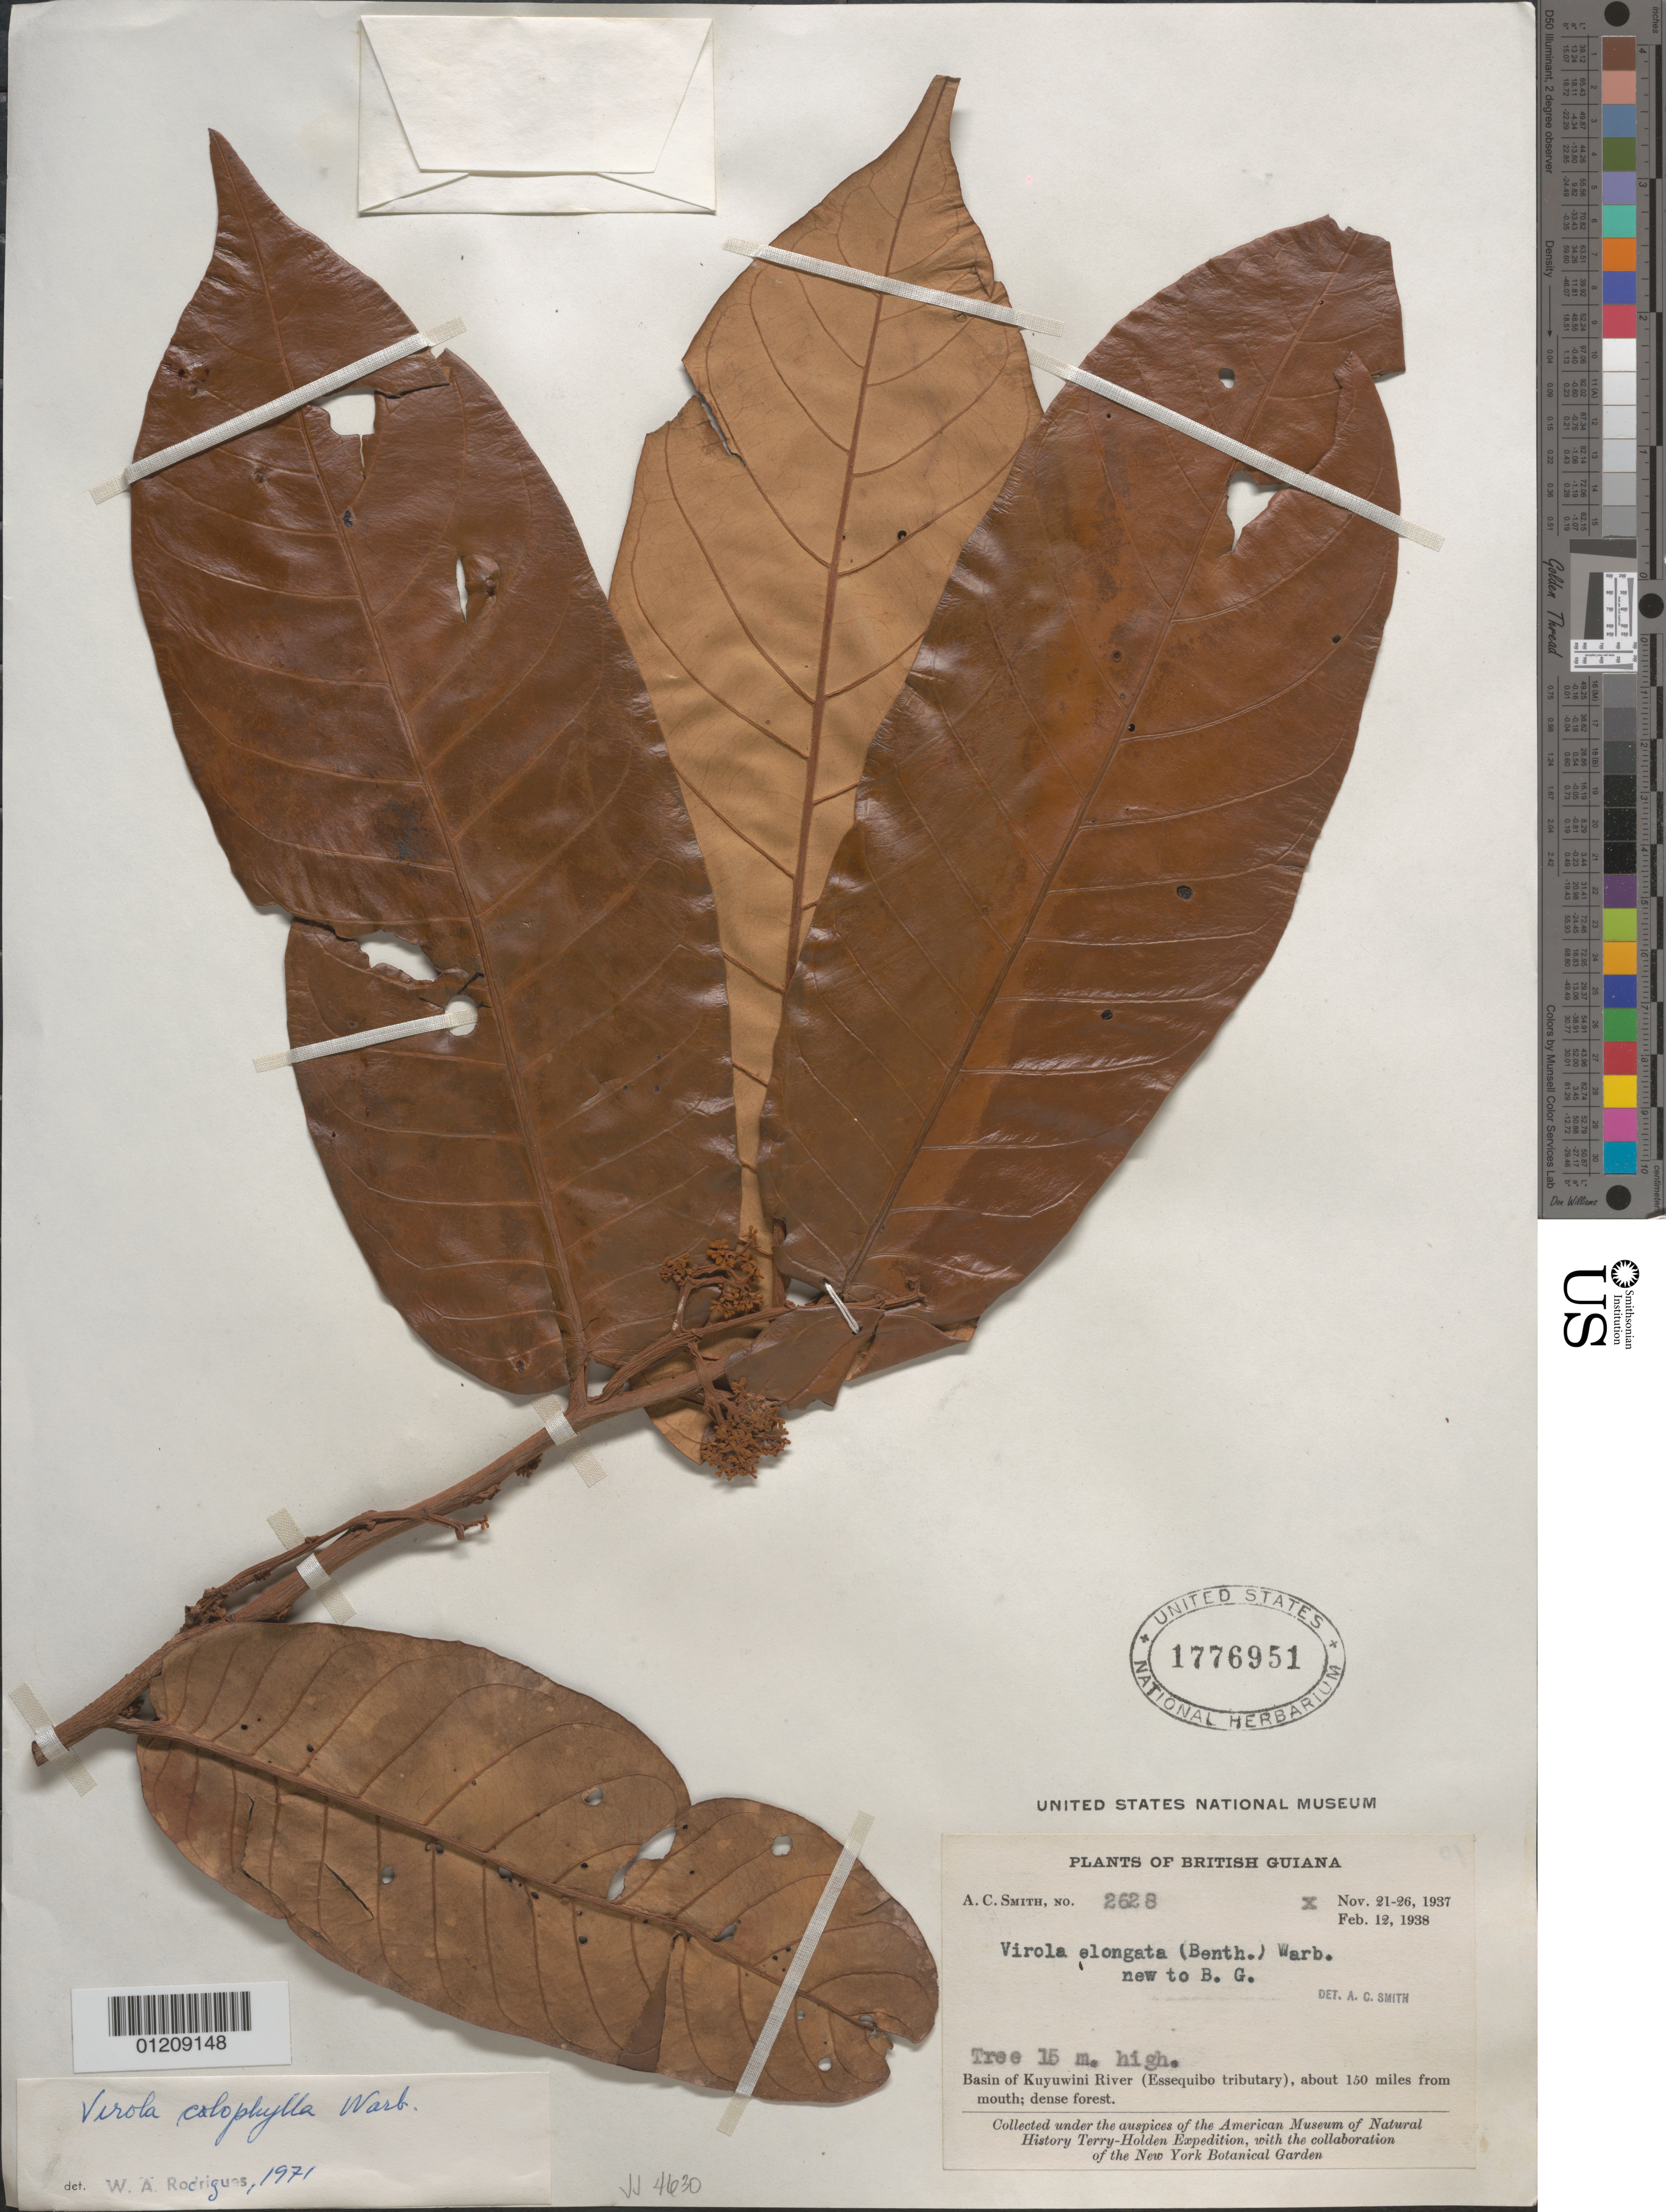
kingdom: Plantae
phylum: Tracheophyta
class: Magnoliopsida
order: Magnoliales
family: Myristicaceae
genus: Virola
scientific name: Virola calophylla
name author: (Spruce) Warb.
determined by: Rodrigues, W. A.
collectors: A. C. Smith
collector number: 2628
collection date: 1937-11-21/1937-11-26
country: Guyana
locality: Basin of Kuyuwini River (Essequibo tributary), about 150 miles from mouth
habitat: Dense forest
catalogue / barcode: US 1776951